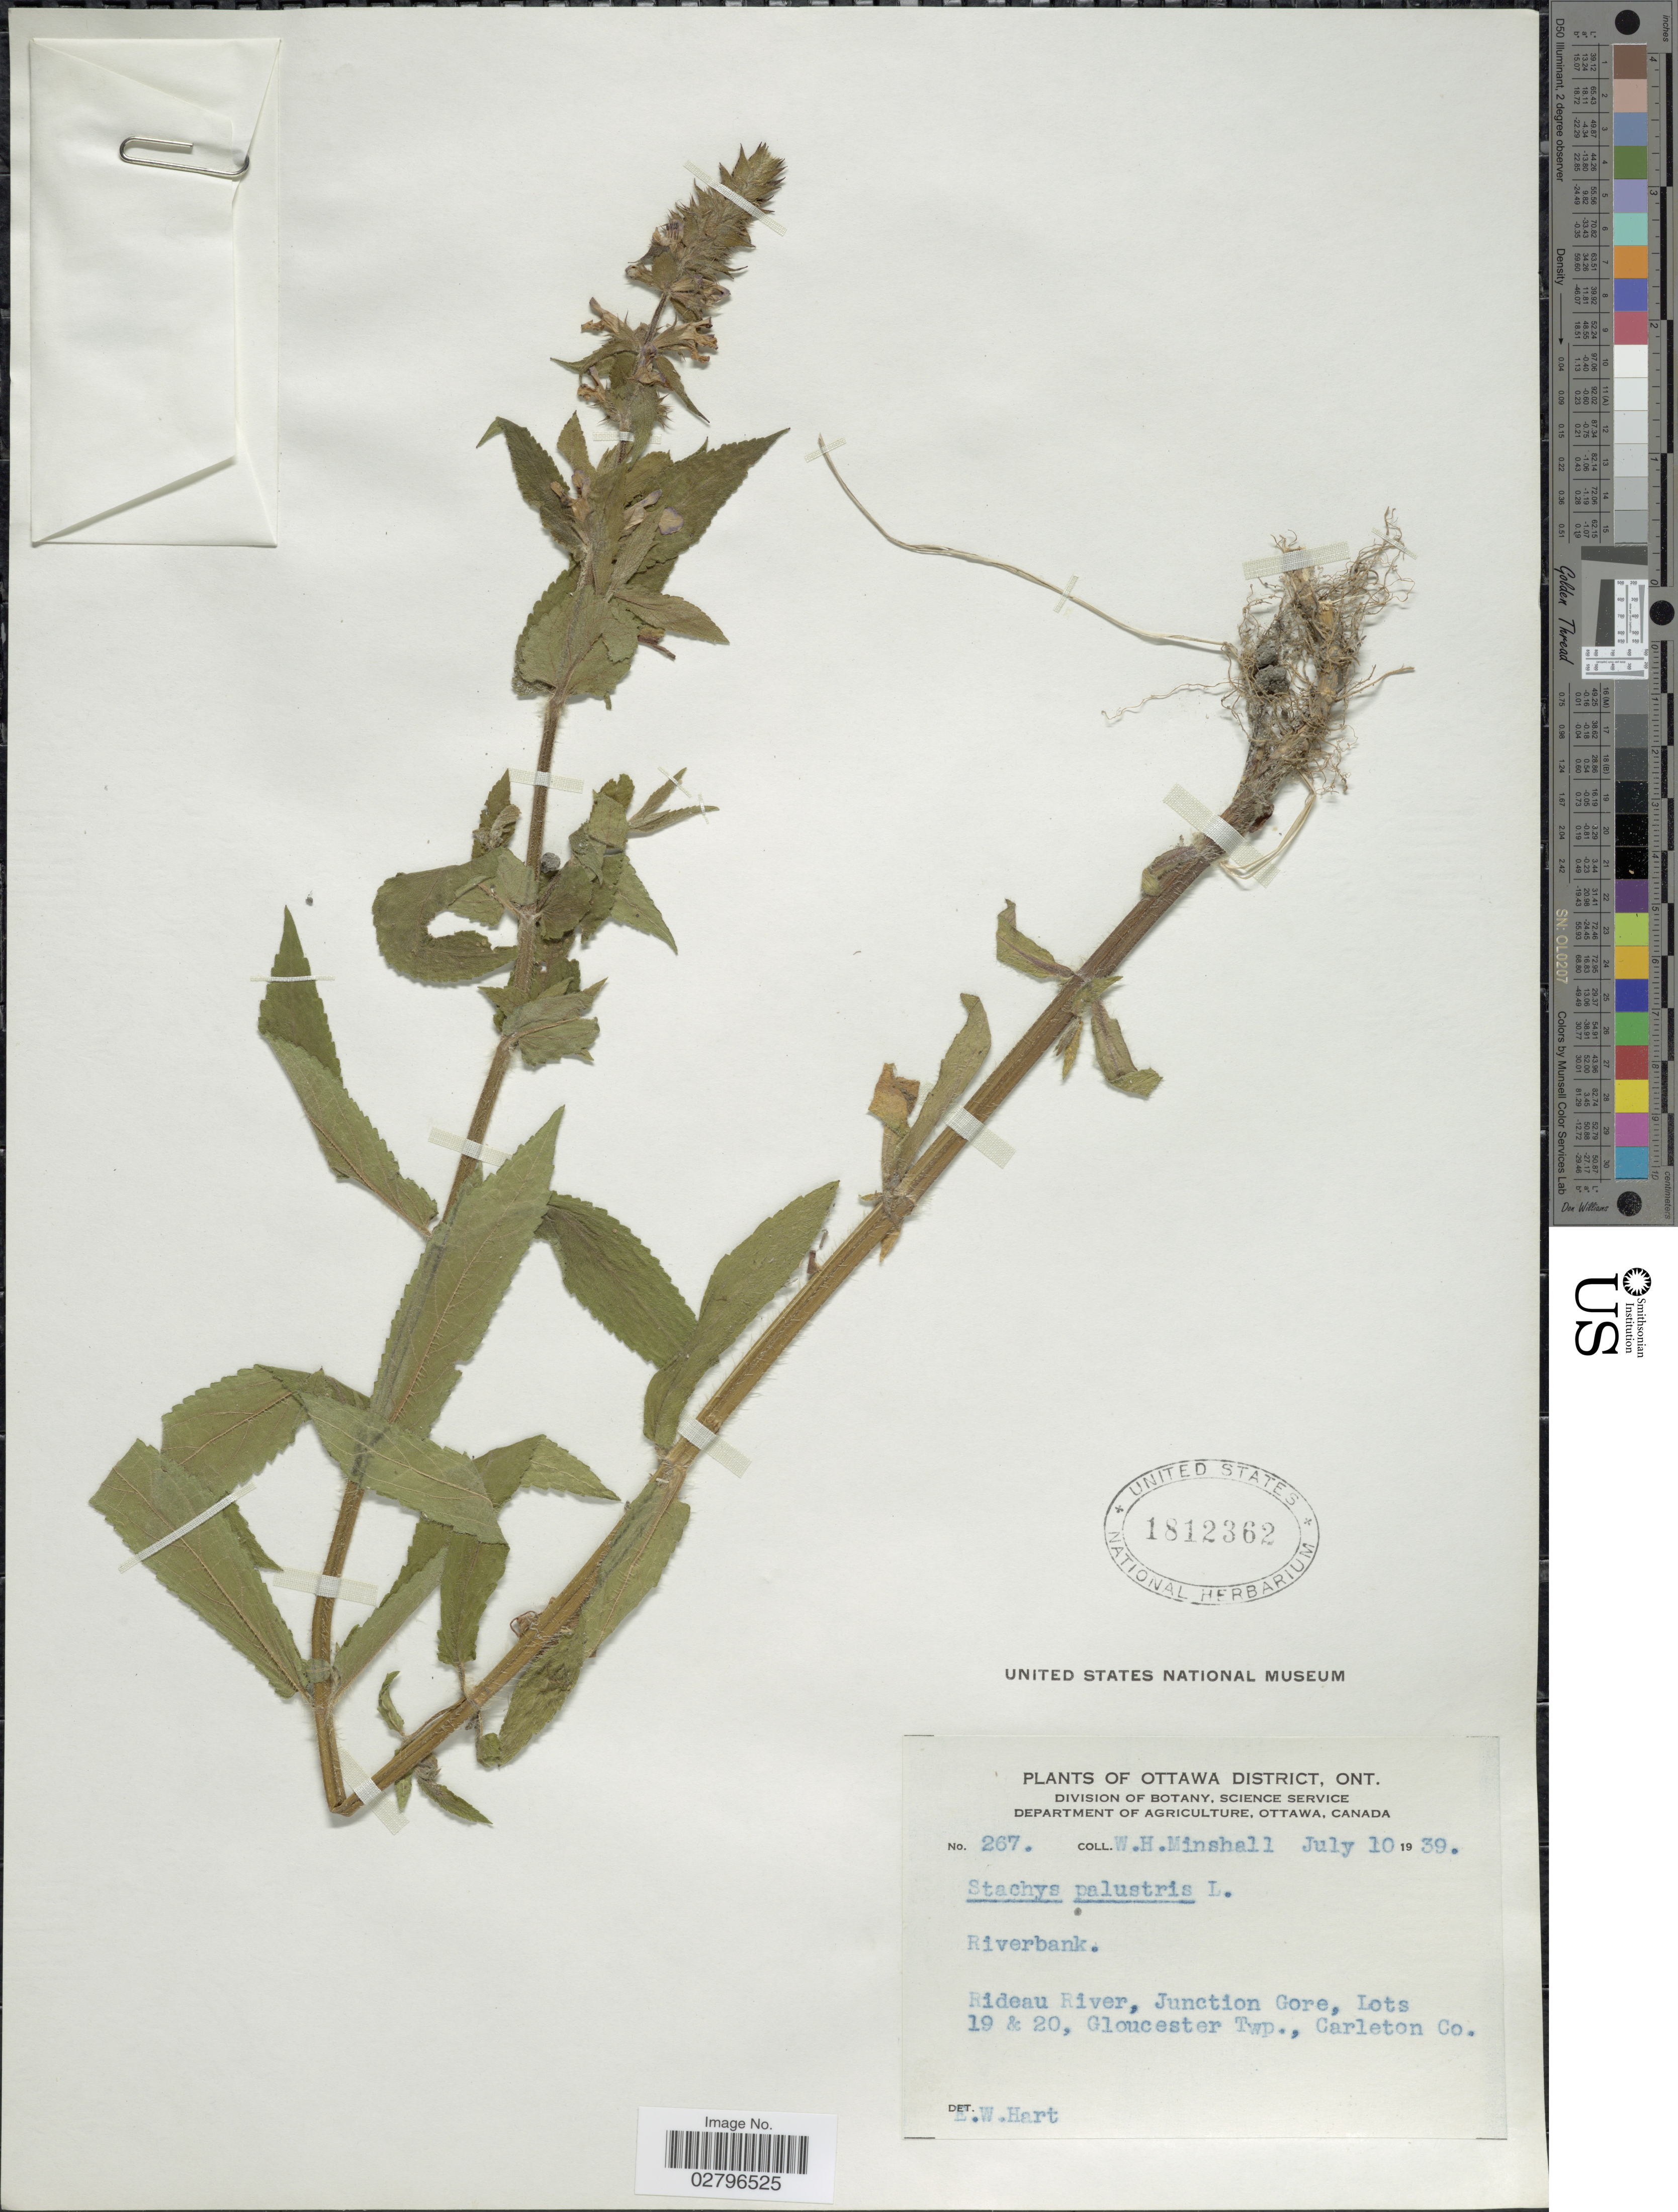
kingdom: Plantae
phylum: Tracheophyta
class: Magnoliopsida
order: Lamiales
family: Lamiaceae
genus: Stachys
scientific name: Stachys palustris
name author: L.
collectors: W. Minshall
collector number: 267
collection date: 1939-07-10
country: Canada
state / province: Ontario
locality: Ottawa District. Rideau River, Junction Gore, Lots 19 & 20, Gloucester Twp., Carleton Co.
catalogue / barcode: US 1812362